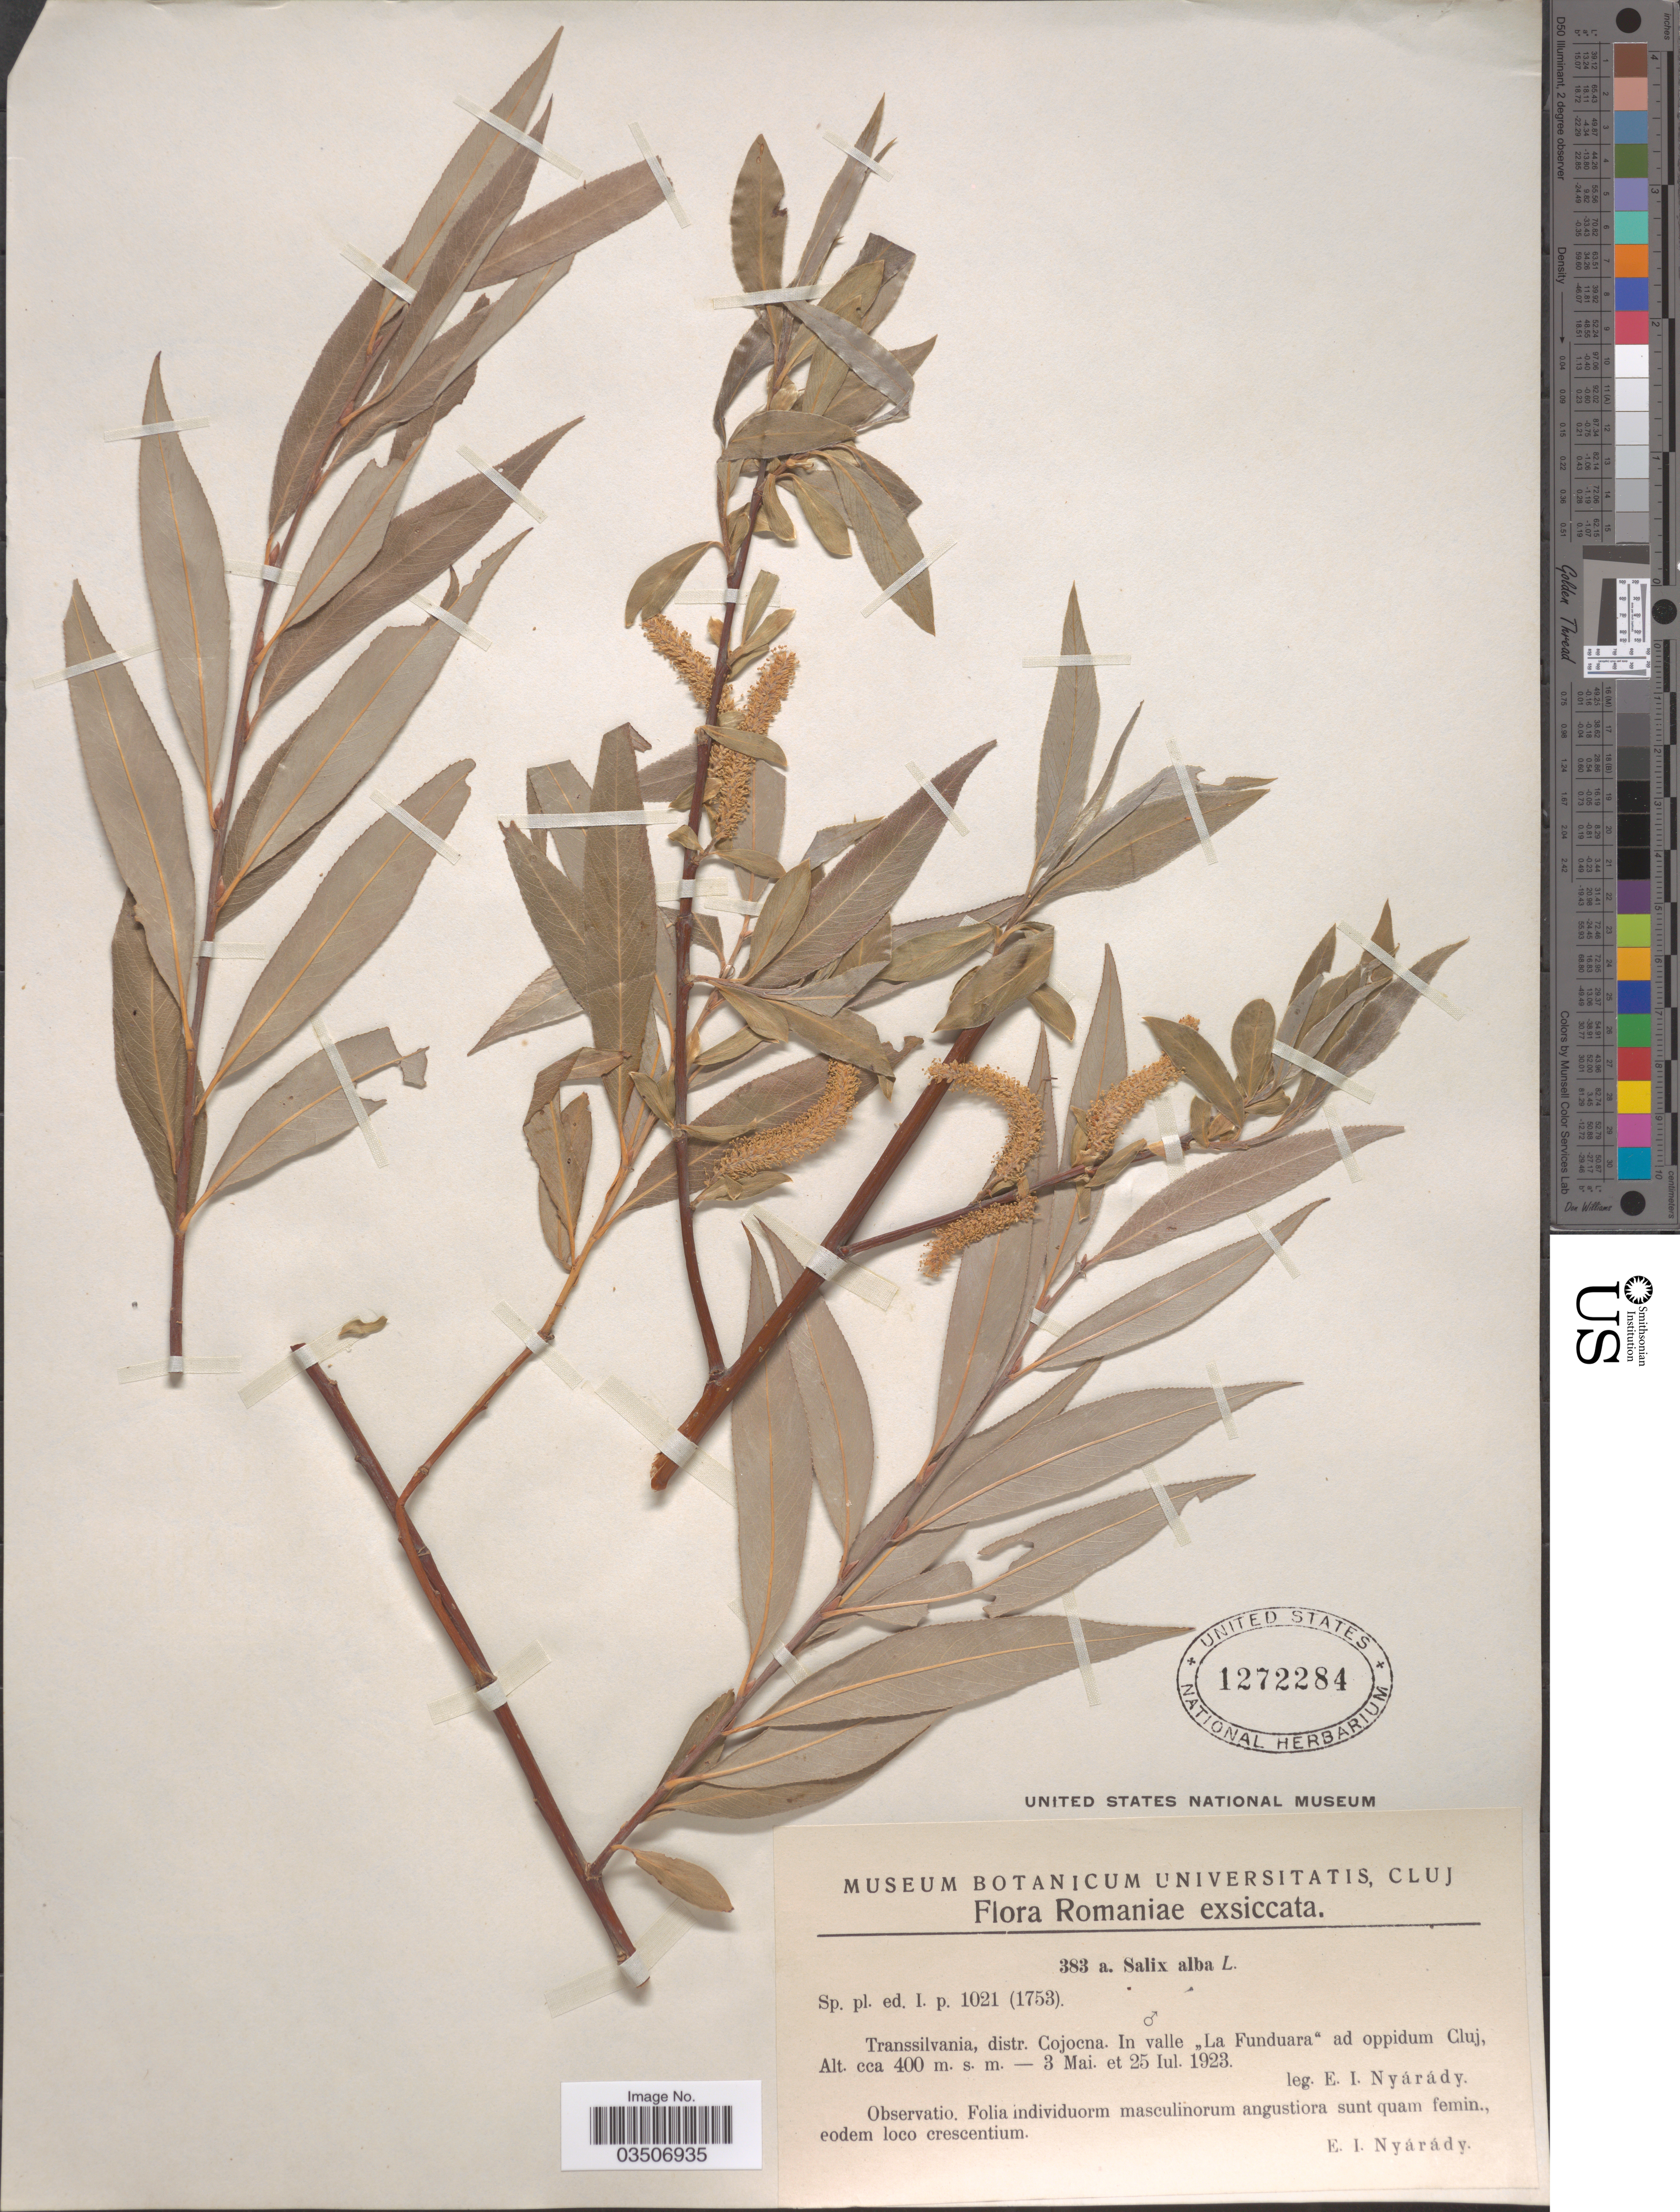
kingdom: Plantae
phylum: Tracheophyta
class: Magnoliopsida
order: Malpighiales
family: Salicaceae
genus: Salix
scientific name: Salix alba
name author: L.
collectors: E. Nyárády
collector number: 383a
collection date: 1923-05-03/1923-06-25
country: Romania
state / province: Cluj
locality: Transsilvania, distr. Cojocna. In valle "La Funduoara" ad oppidum Cluj.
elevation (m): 400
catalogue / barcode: US 1272284